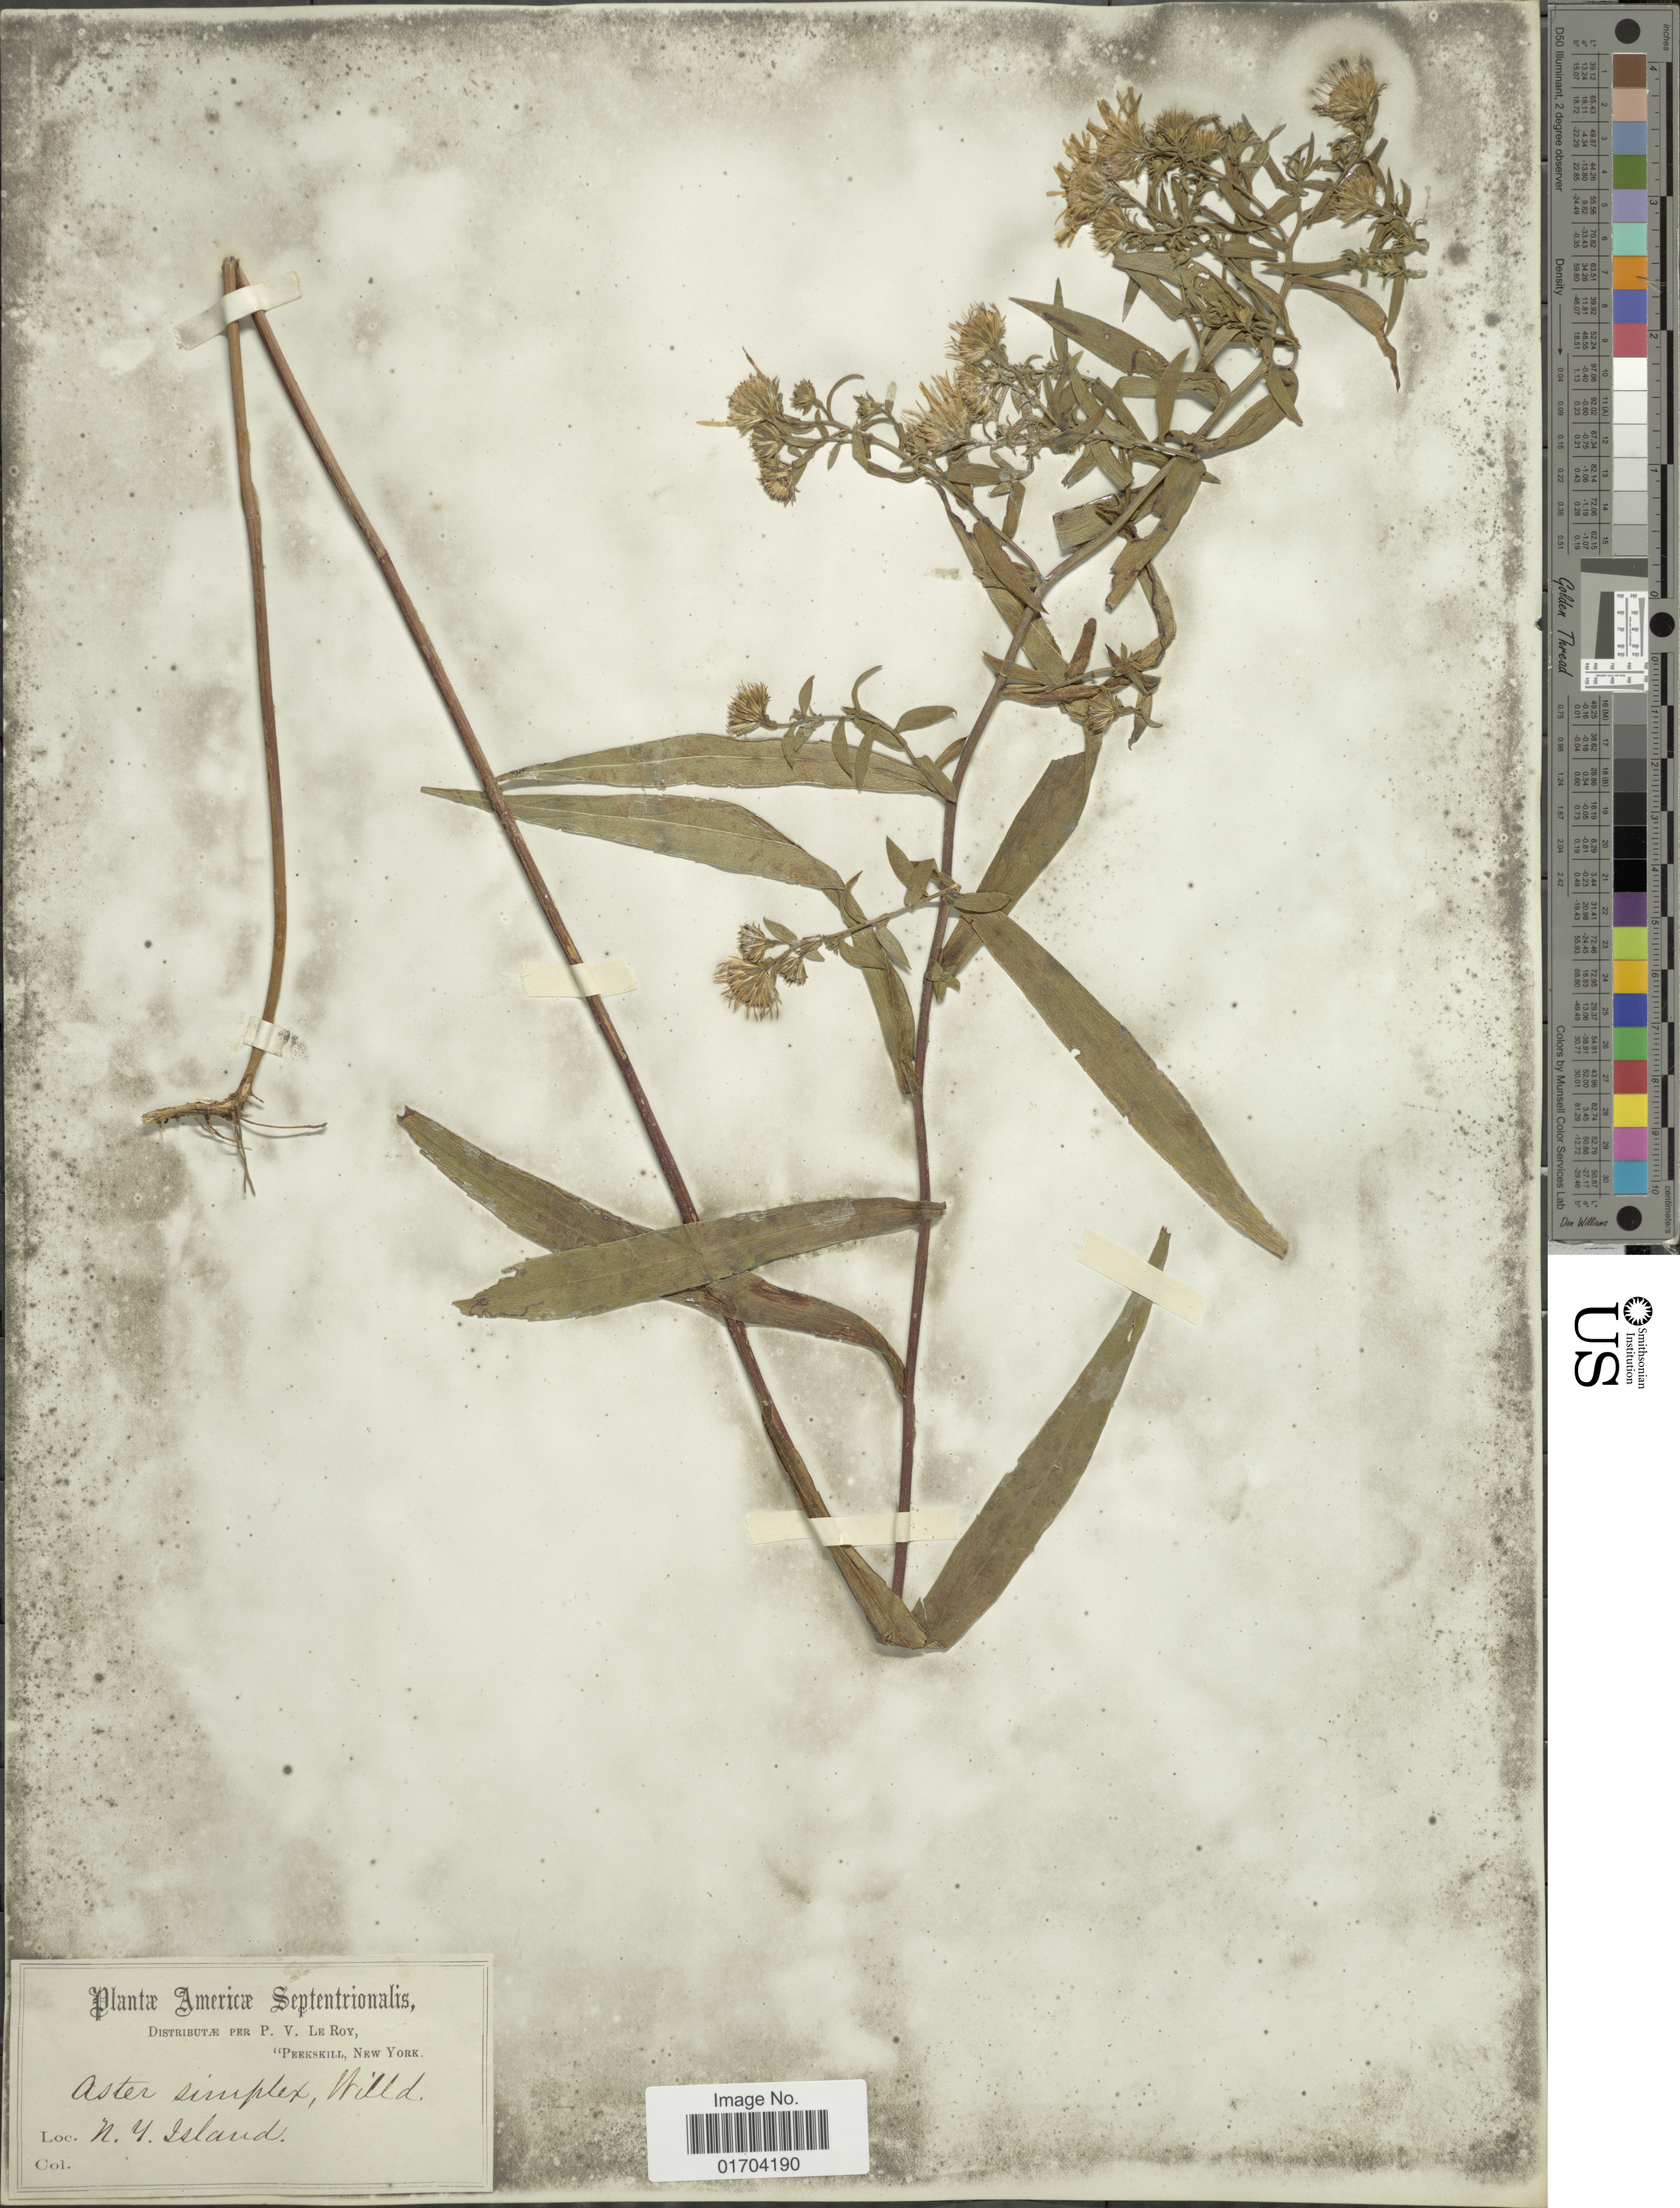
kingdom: Plantae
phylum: Tracheophyta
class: Magnoliopsida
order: Asterales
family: Asteraceae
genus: Symphyotrichum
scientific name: Symphyotrichum sp.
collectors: P. Leroy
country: United States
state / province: New York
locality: Island.